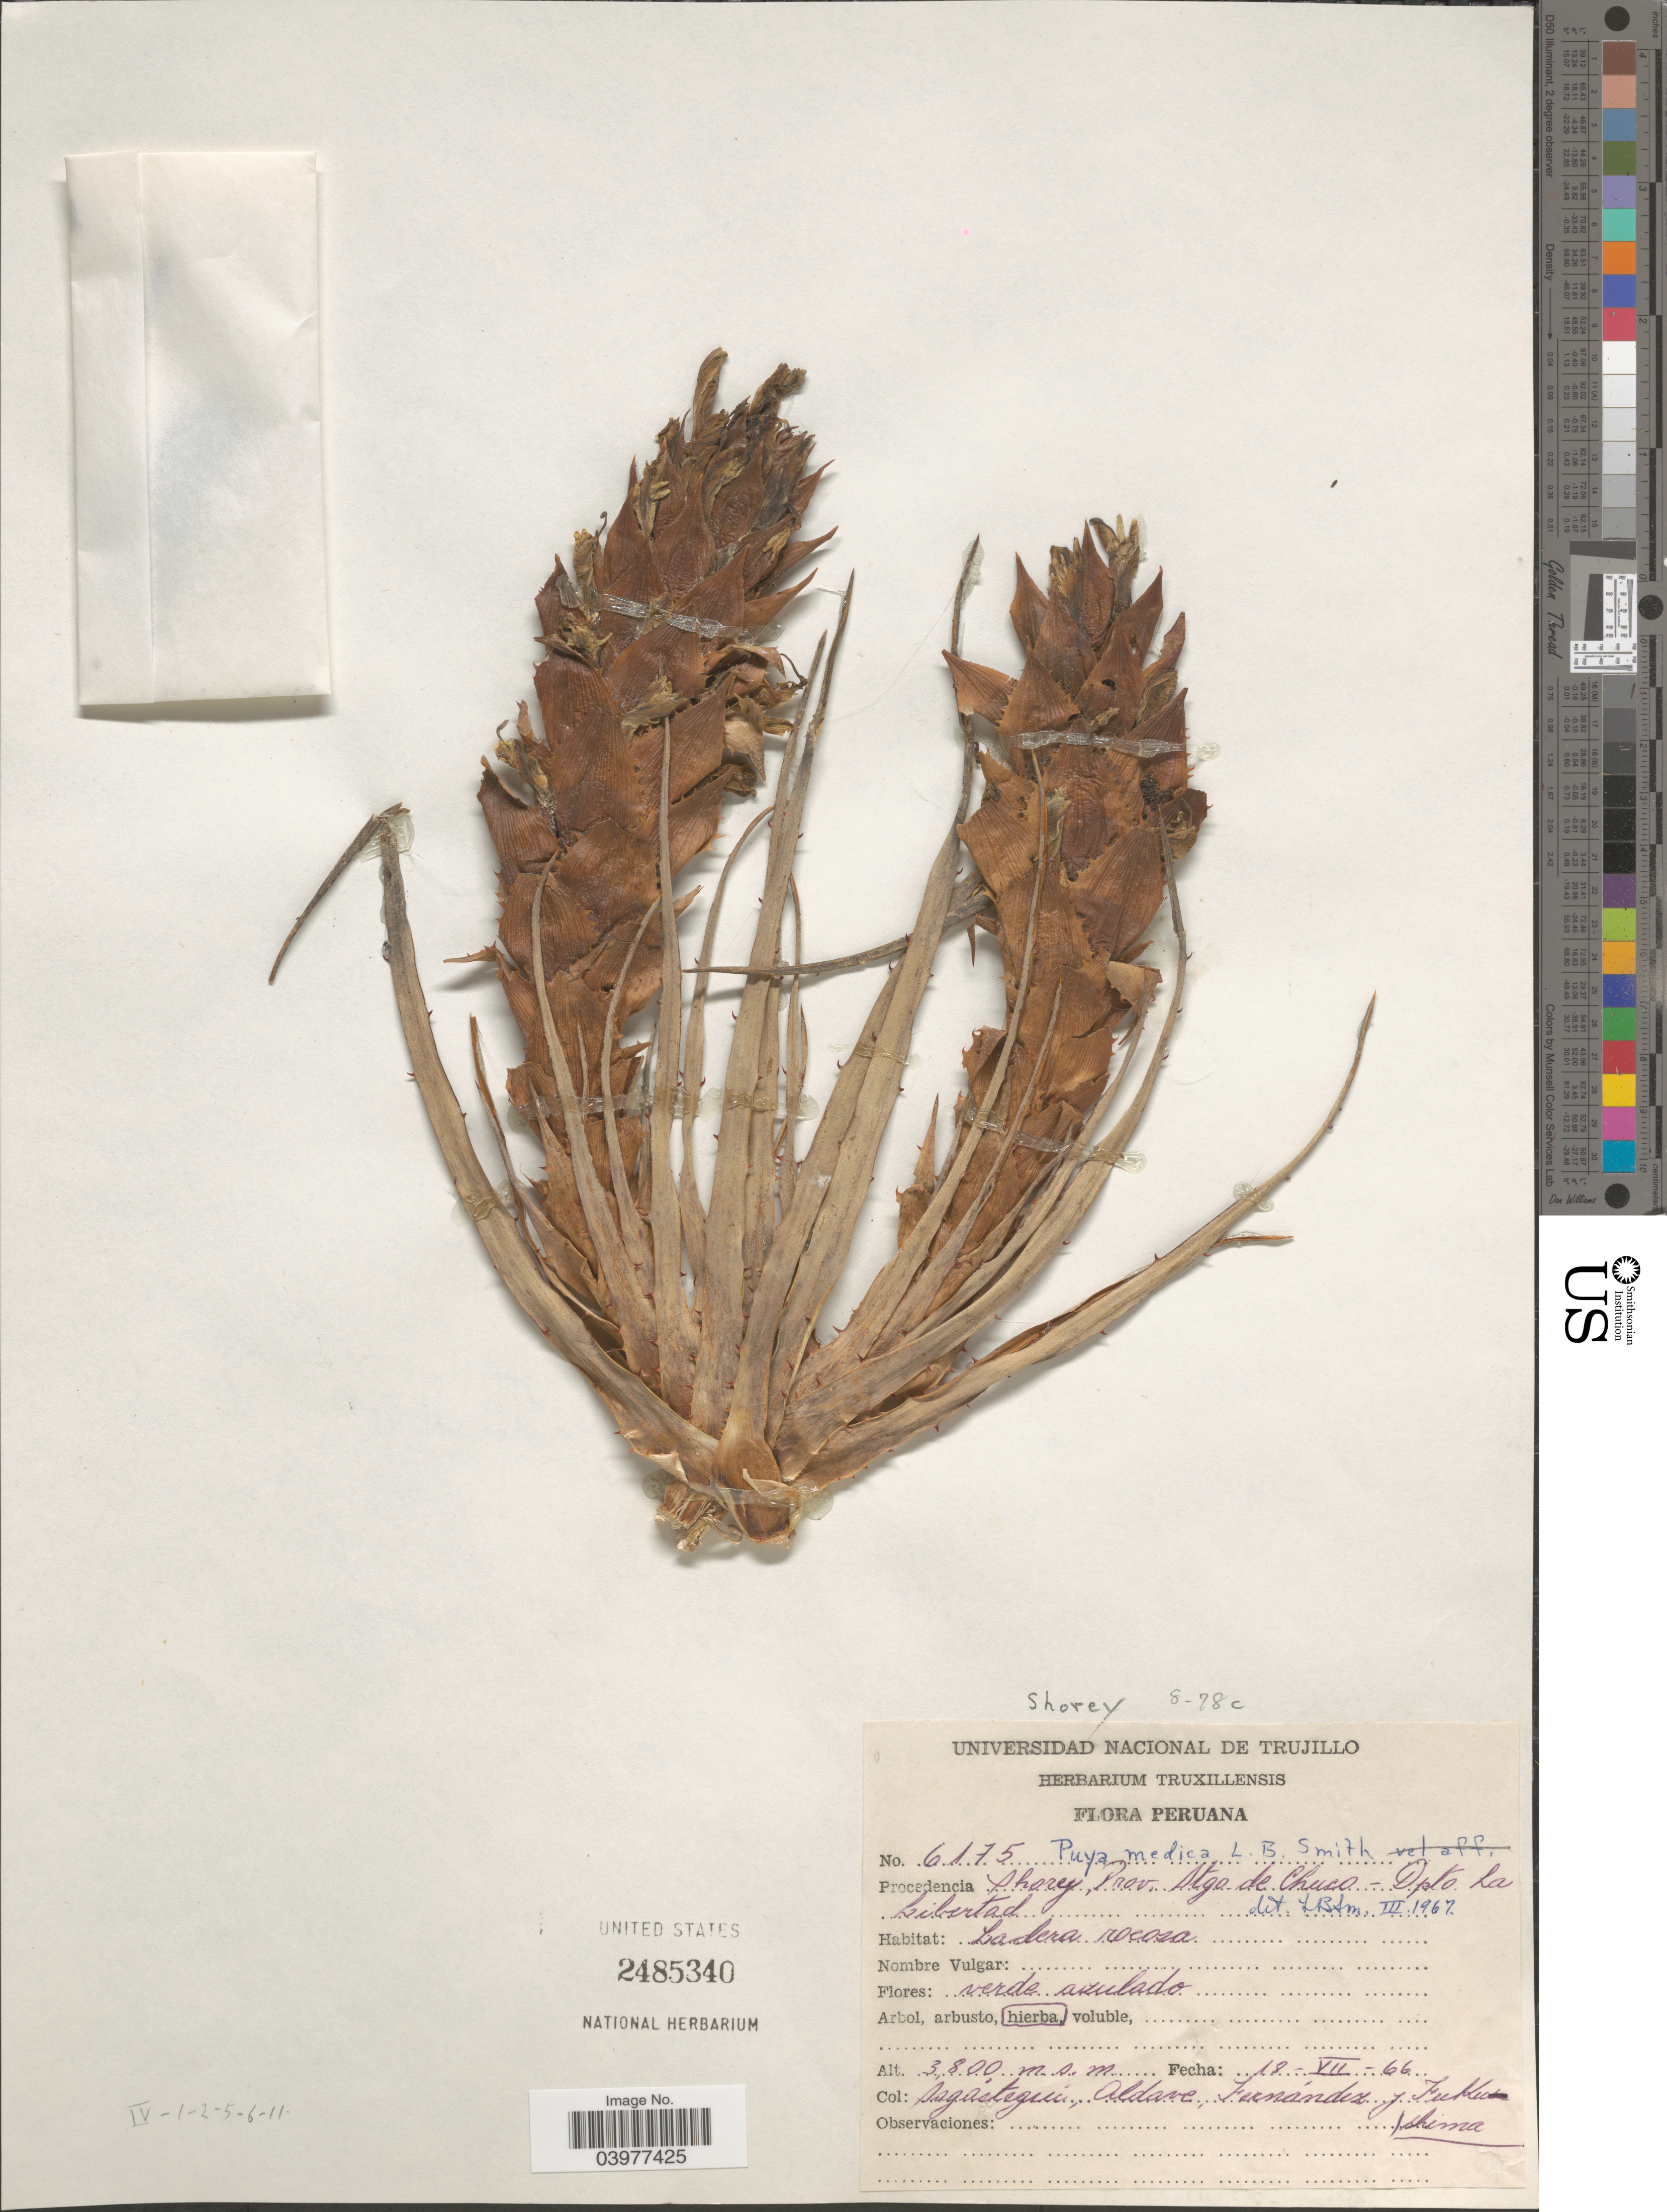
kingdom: Plantae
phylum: Tracheophyta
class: Liliopsida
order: Poales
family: Bromeliaceae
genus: Puya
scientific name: Puya medica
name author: L.B. Sm.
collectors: Sagastegui, Aldave, -- Fernandez & -. Fukushima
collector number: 6175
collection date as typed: Transcribed d/m/y: 18/7/66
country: Peru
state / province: La Libertad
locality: Procedencia Shorey, Prov. Stgo de Chuco - Dpto La Libertad.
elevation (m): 3800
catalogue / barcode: US 2485340